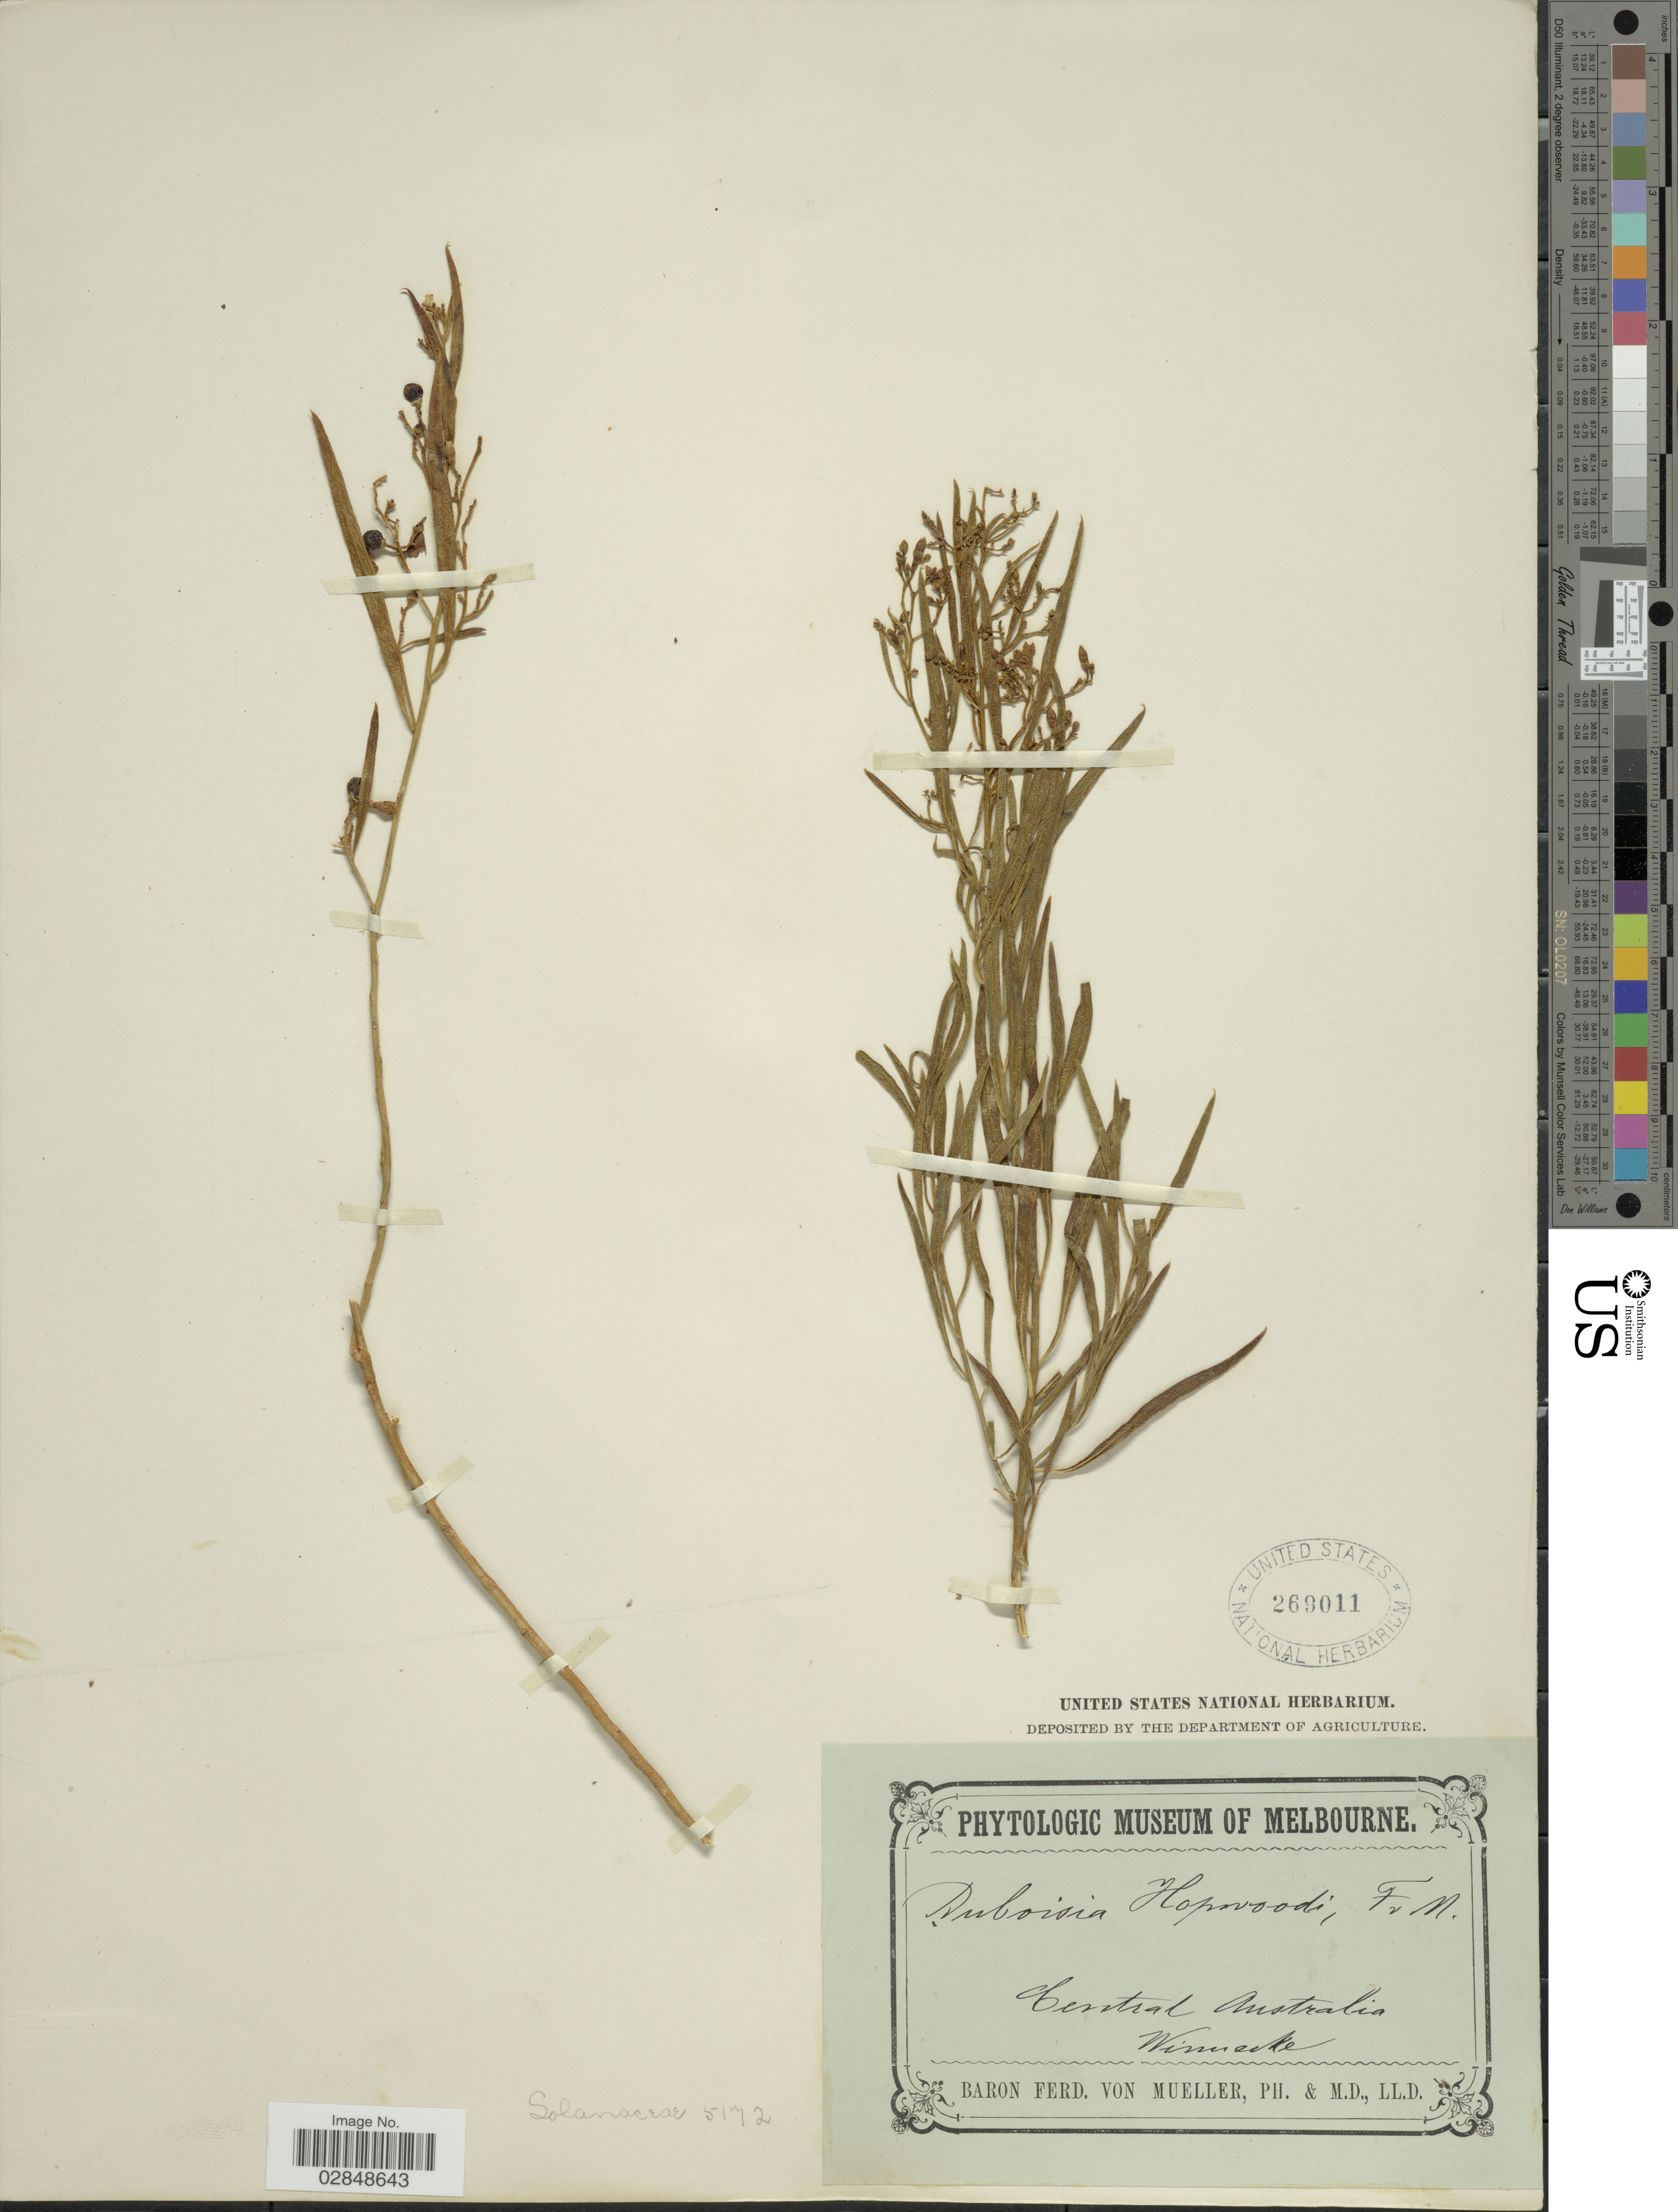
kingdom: Plantae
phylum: Tracheophyta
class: Magnoliopsida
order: Solanales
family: Solanaceae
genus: Duboisia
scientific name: Duboisia hopwoodii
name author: (F. Muell.) F. Muell.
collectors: F. Mueller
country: Australia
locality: Central Australia. Winnecke.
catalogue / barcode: US 269011